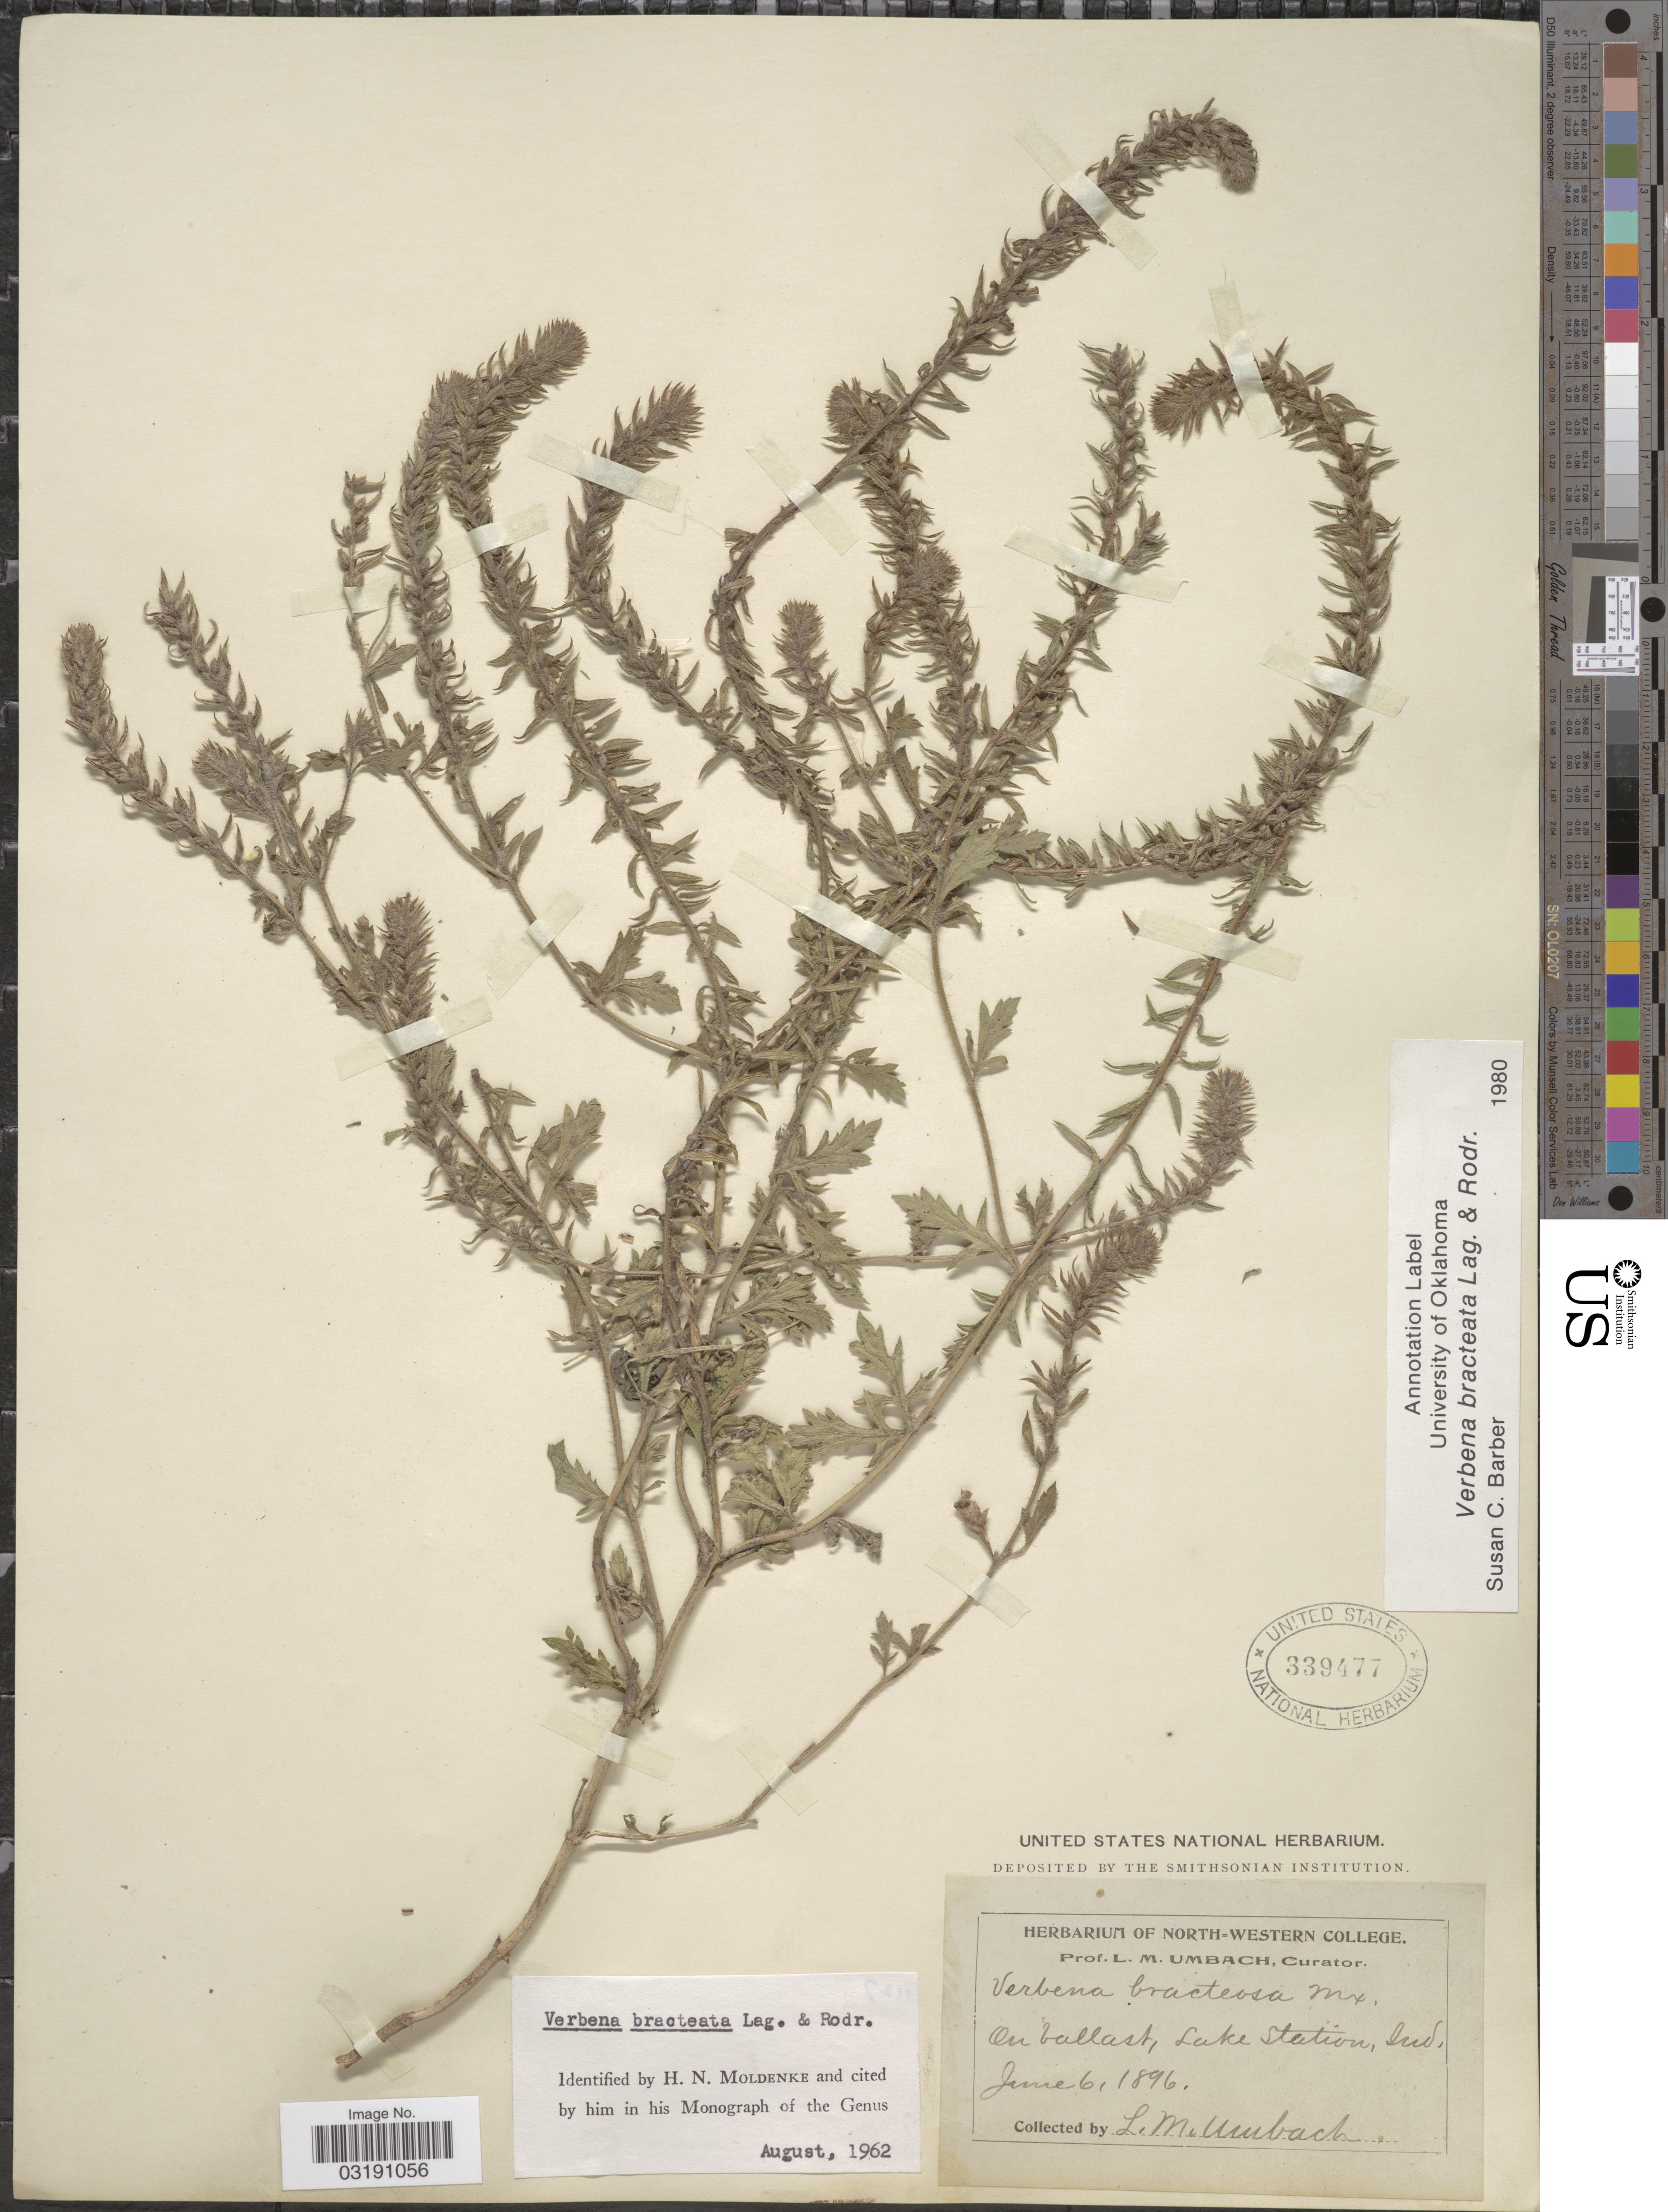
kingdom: Plantae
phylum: Tracheophyta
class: Magnoliopsida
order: Lamiales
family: Verbenaceae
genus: Verbena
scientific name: Verbena bracteata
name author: Cav. ex Lag. & Rodr.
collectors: L. M. Umbach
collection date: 1896-06-06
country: United States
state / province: Indiana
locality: On ballast, Lake Station, Ind.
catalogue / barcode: US 339477